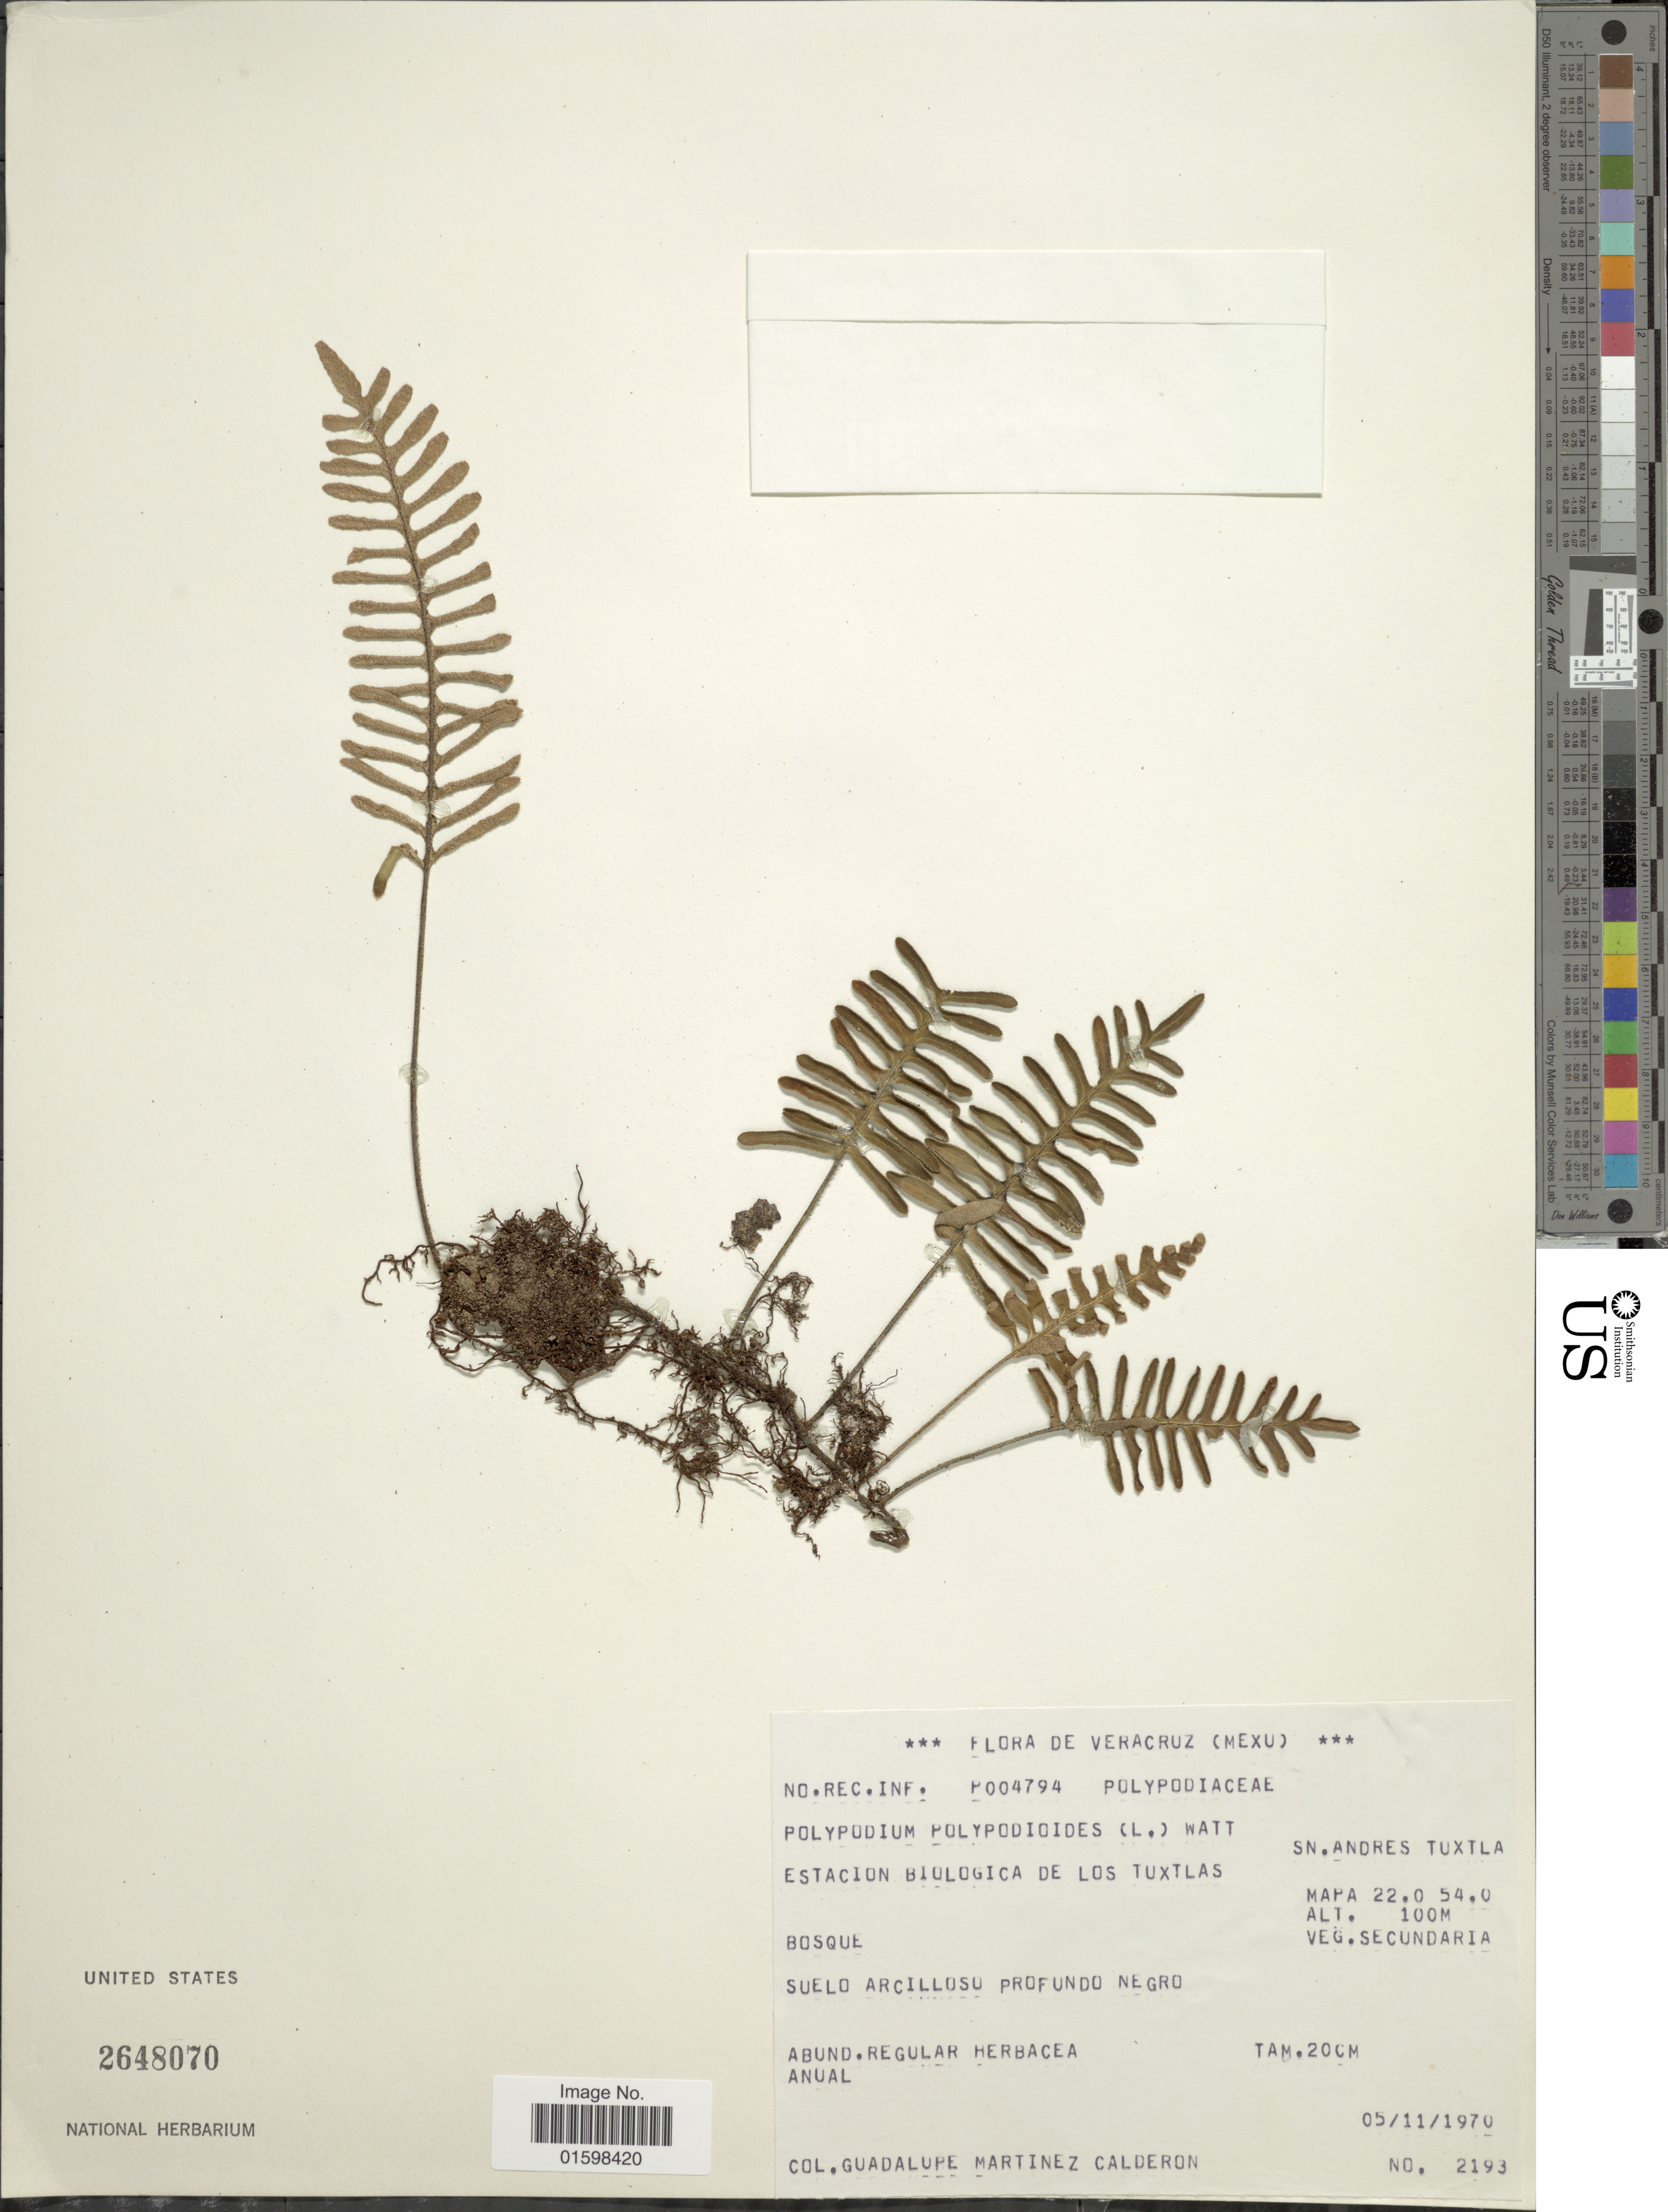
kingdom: Plantae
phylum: Tracheophyta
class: Polypodiopsida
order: Polypodiales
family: Polypodiaceae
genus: Pleopeltis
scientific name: Pleopeltis polypodioides var. michauxiana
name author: (Weath.) E.G. Andrews & Windham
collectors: G. Martínez Calderón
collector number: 2193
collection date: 1970-11-05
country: Mexico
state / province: Veracruz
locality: Estacion Biologica de Los Tuxtlas. Sn. Nadres Tuxtla. Suela Arcilloso Profundo Negro, Mapa 22.0 54.0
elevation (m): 100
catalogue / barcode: US 2648070